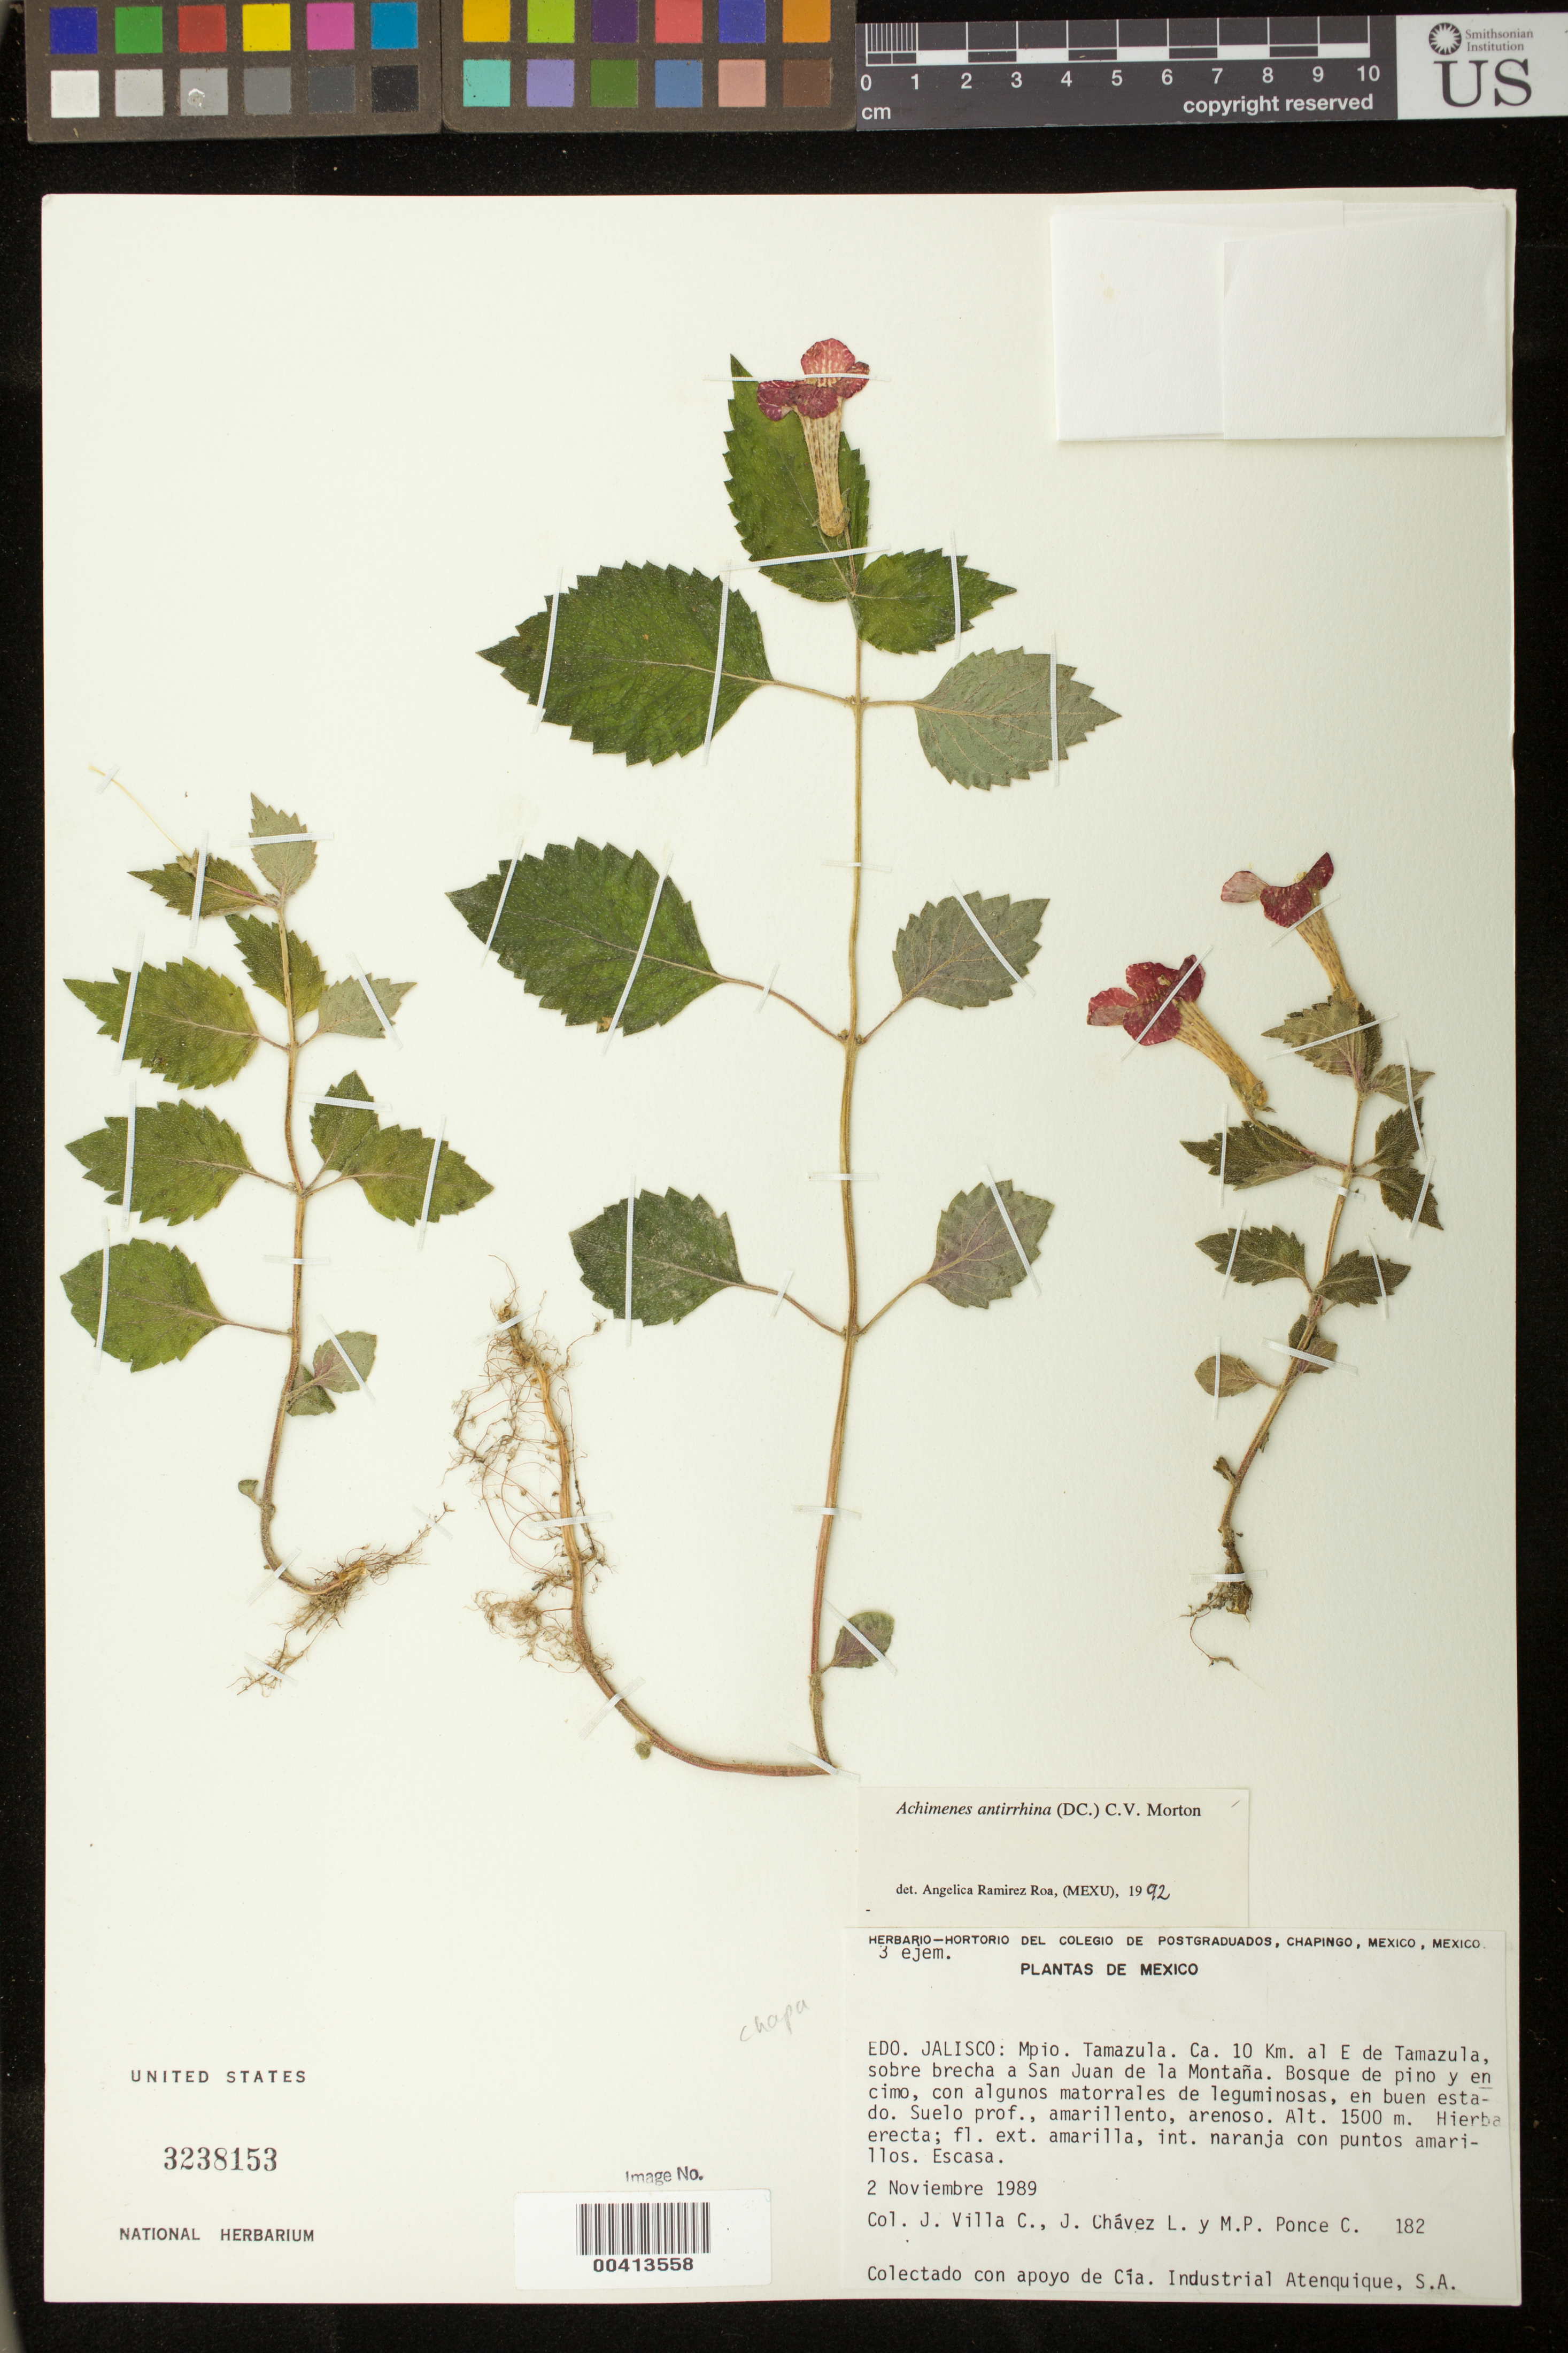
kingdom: Plantae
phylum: Tracheophyta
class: Magnoliopsida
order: Lamiales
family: Gesneriaceae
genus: Achimenes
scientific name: Achimenes antirrhina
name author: (DC.) C.V. Morton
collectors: J. Villa, J. Chavez L. & M. Ponce-C.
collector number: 182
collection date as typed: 02 Nov 1989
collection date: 1989-11-02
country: Mexico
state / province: Jalisco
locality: Tamazula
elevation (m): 1500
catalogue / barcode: US 3238153